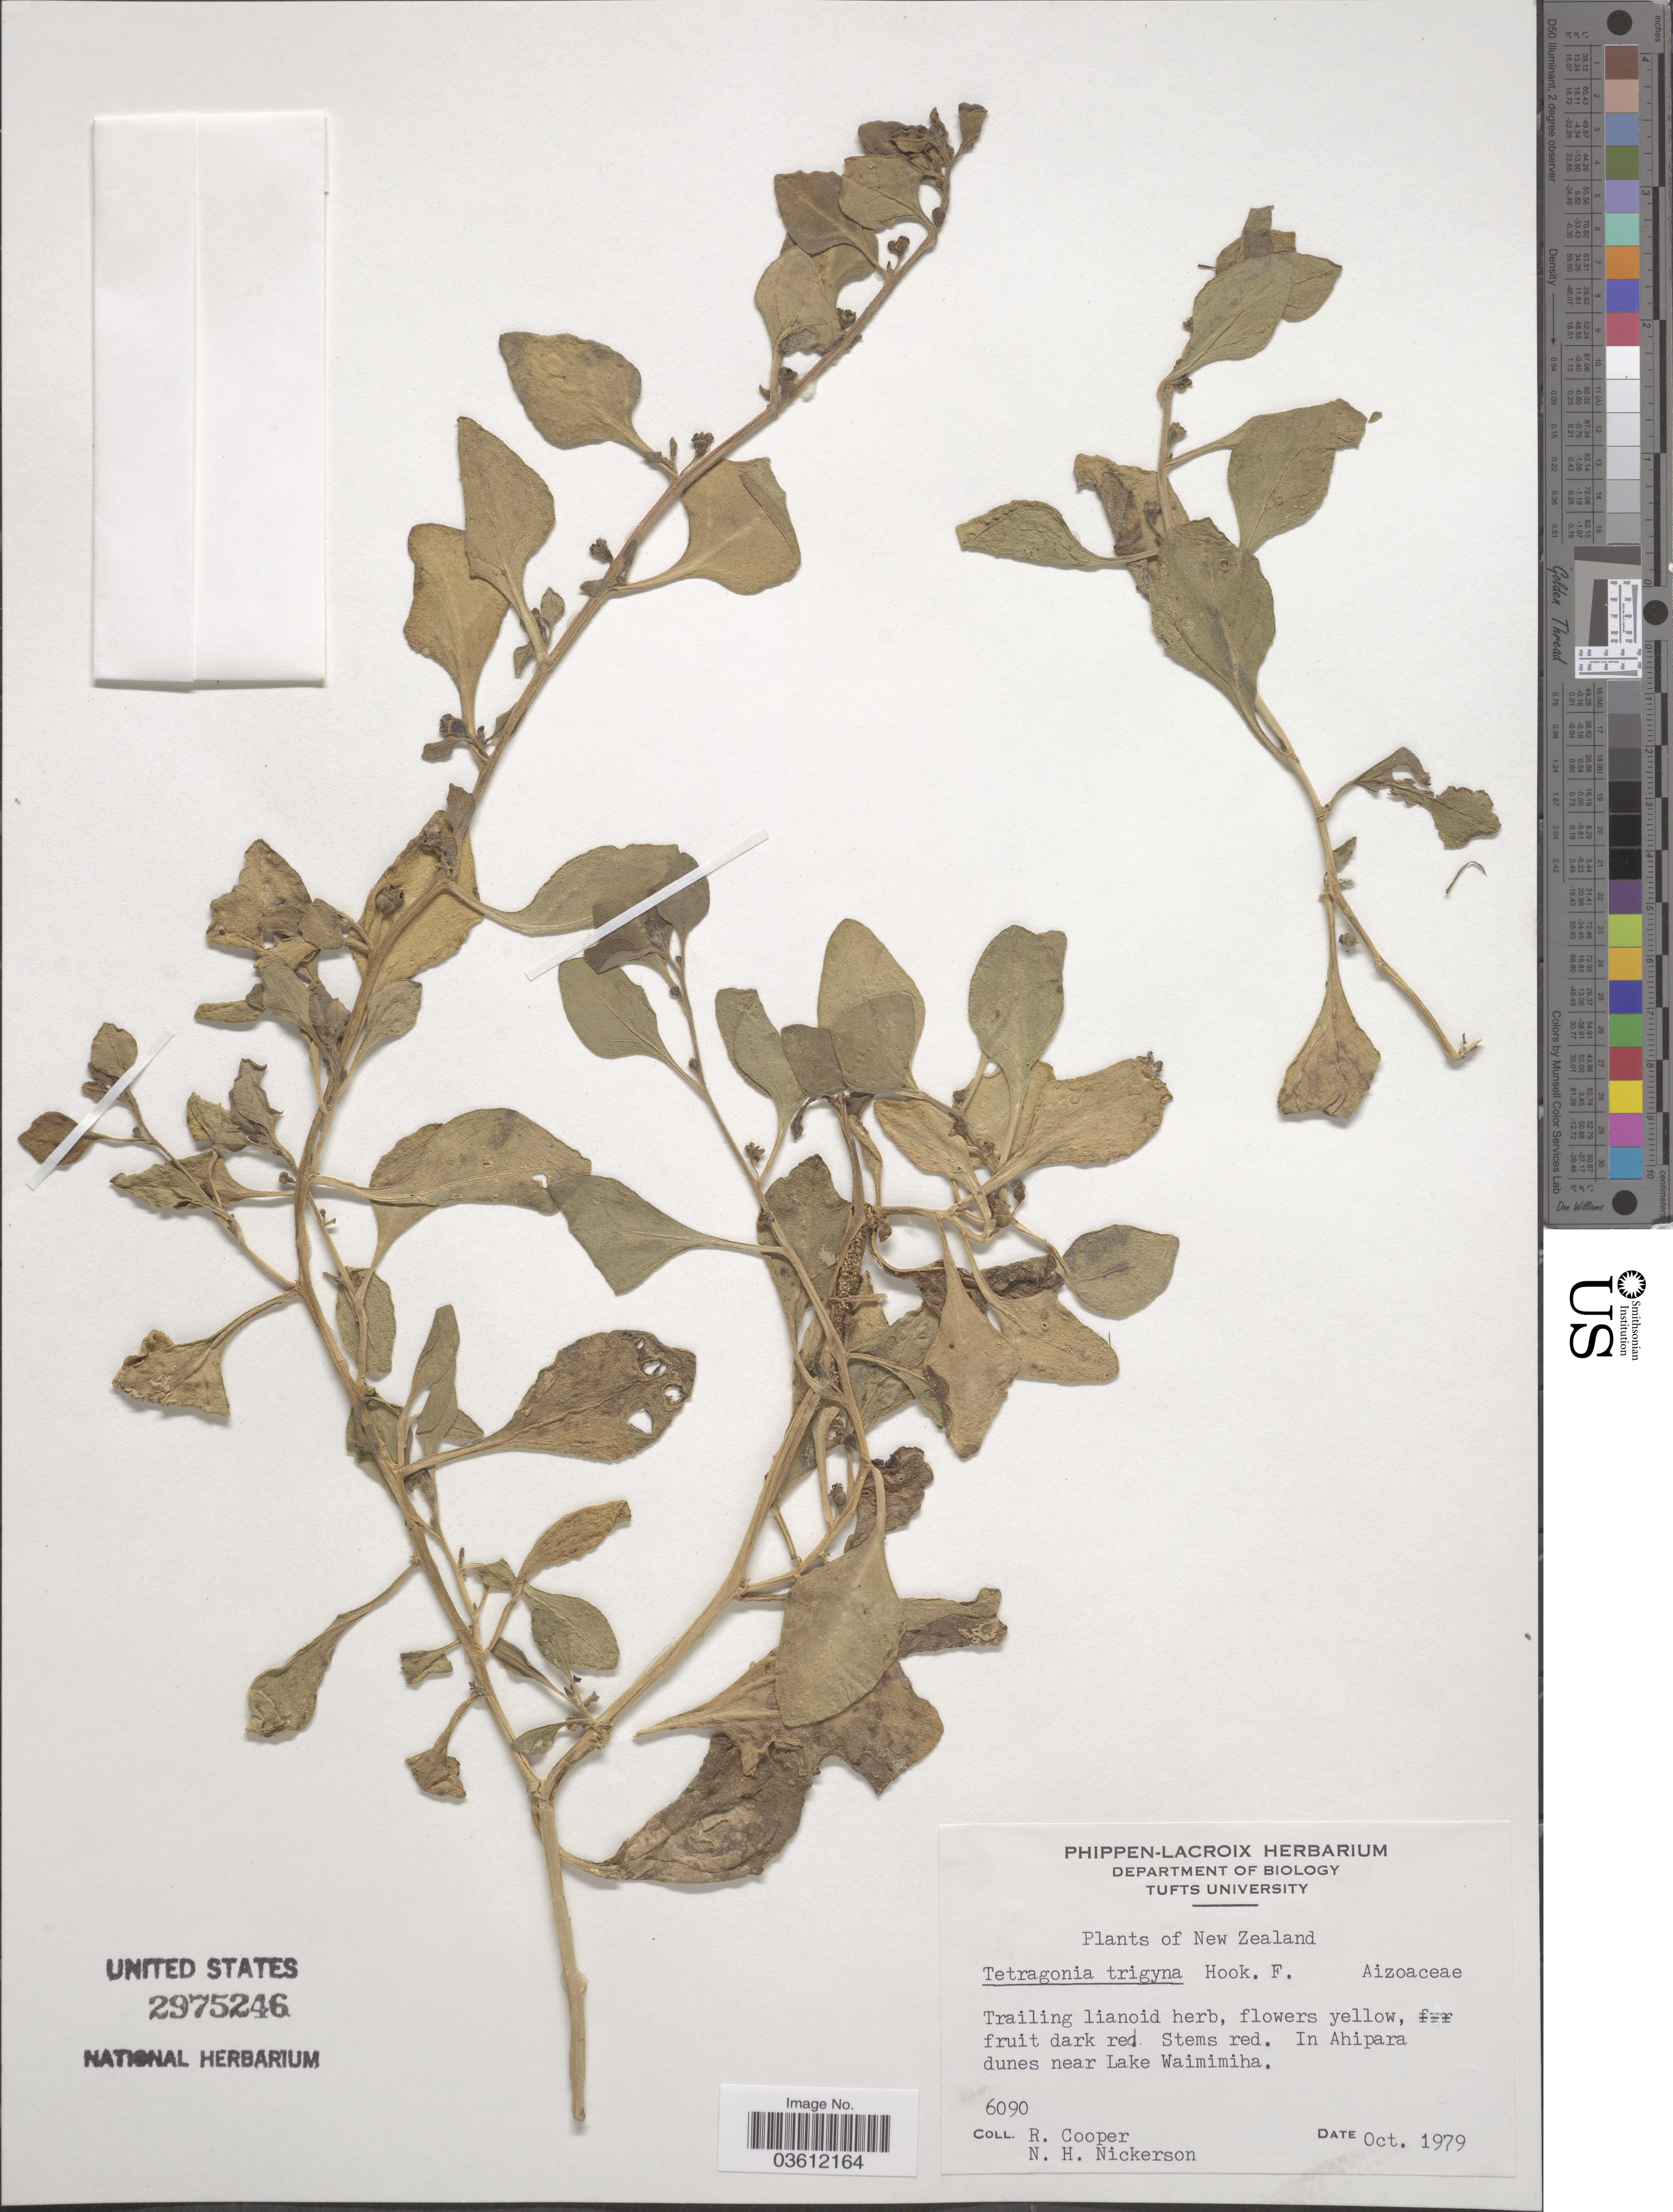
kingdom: Plantae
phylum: Tracheophyta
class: Magnoliopsida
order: Caryophyllales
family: Aizoaceae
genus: Tetragonia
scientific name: Tetragonia trigyna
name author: Banks & Sol. ex Hook. f.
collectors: R. Cooper & N. Nickerson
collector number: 6090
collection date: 1979-10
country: New Zealand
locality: In Ahipara dunes near Lake Waimimiha.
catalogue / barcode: US 2975246